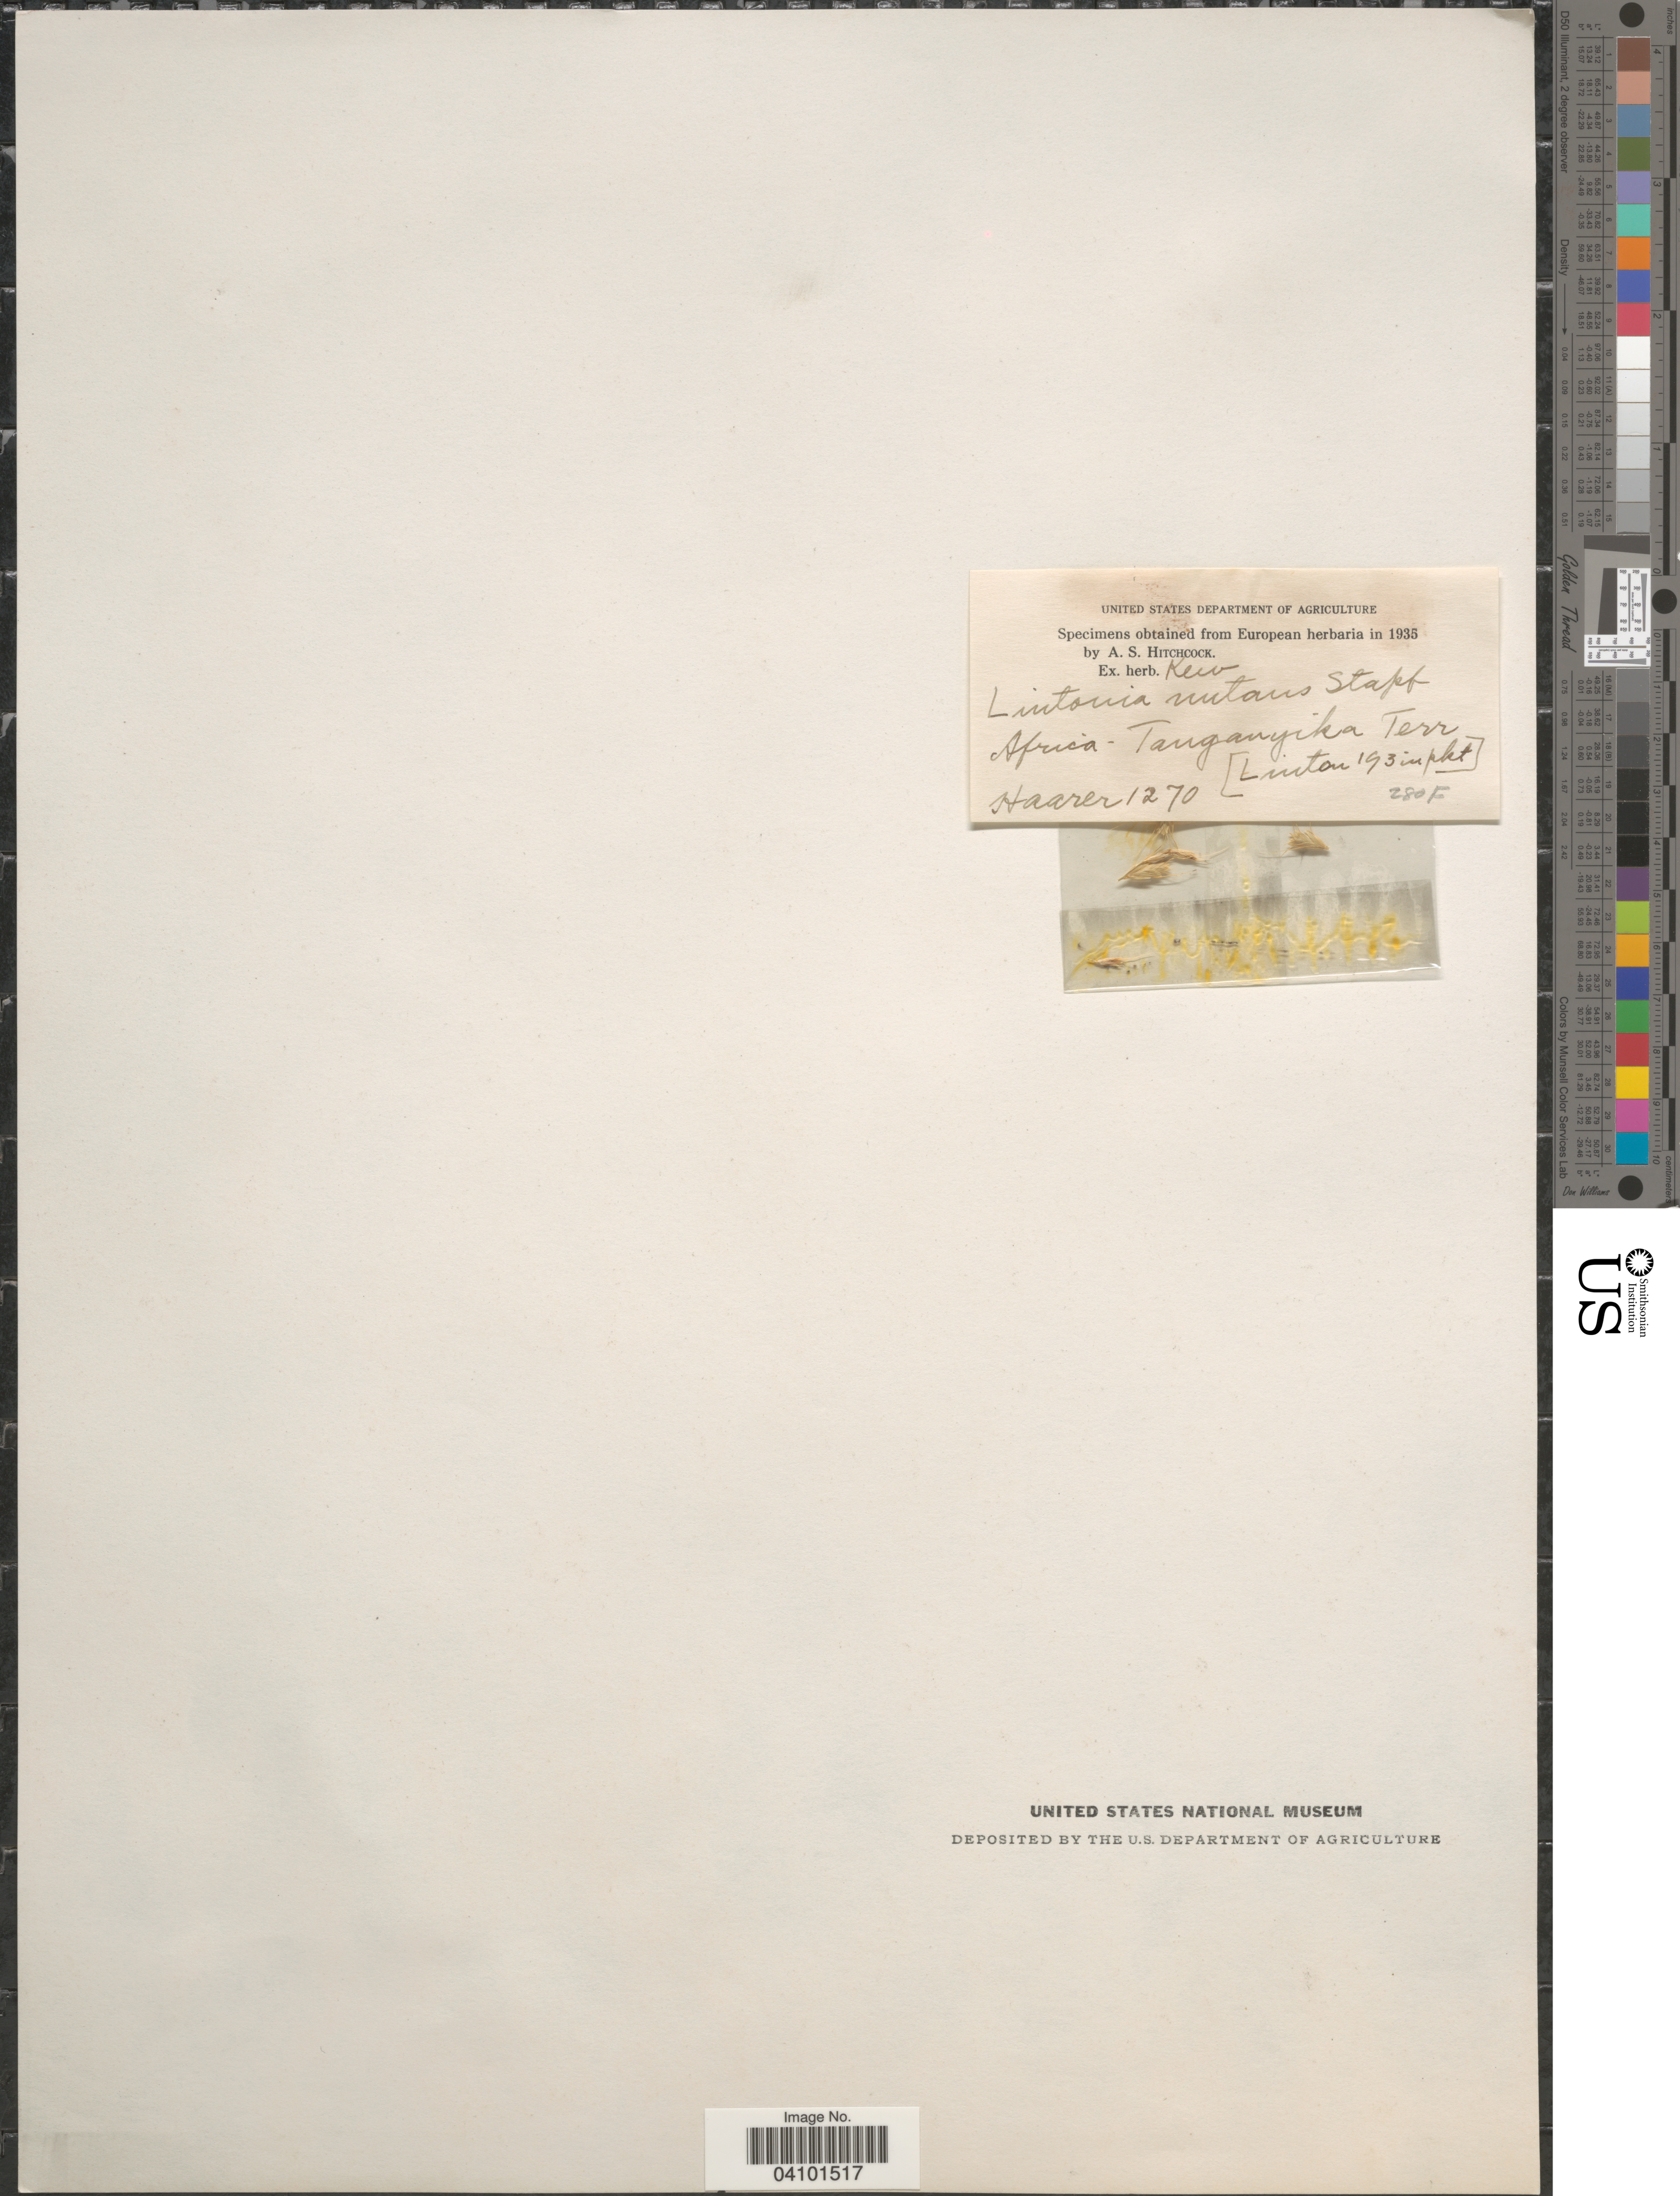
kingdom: Plantae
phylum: Tracheophyta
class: Liliopsida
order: Poales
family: Poaceae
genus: Chloris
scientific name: Chloris nutans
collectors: Haarer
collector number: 1270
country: Tanzania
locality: Tanganyika Terr.